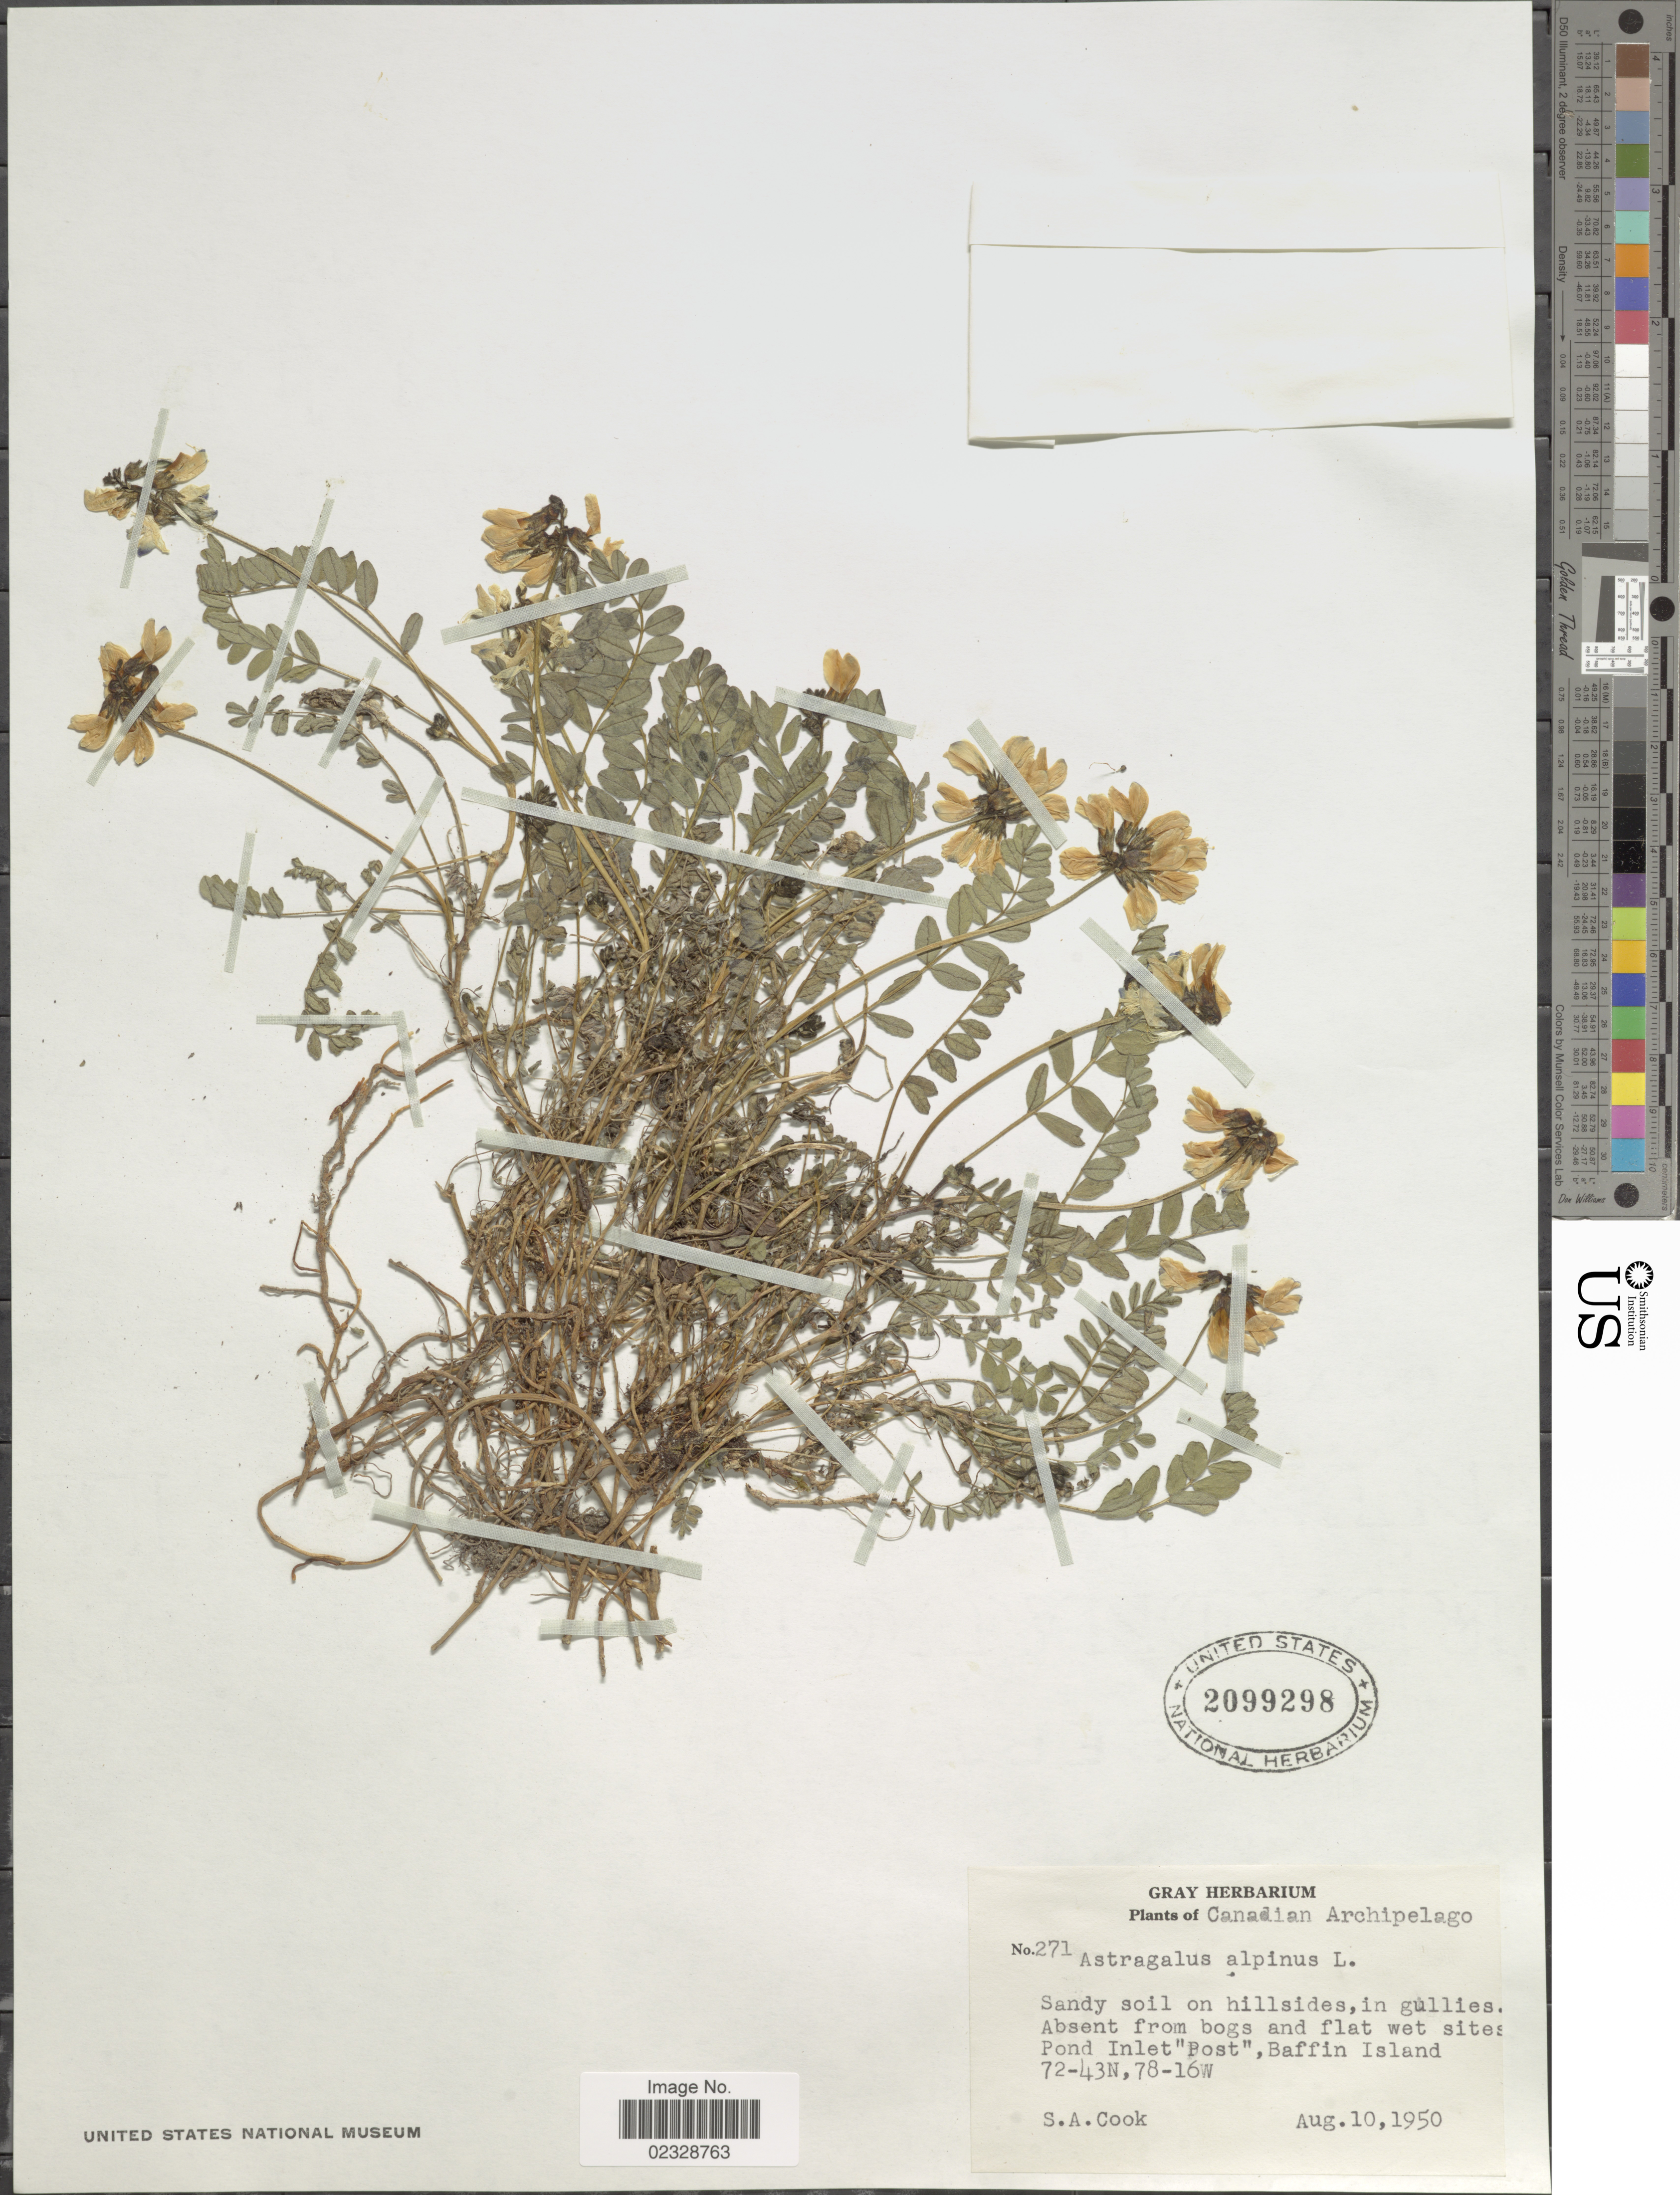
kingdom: Plantae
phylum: Tracheophyta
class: Magnoliopsida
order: Fabales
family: Fabaceae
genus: Astragalus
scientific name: Astragalus alpinus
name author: L.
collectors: S. A. Cook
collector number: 271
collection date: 1950-08-10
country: Canada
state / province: Nunavut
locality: Canadian Archipelago, Pond Inlet Post, Baffin Island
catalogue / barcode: US 2099298